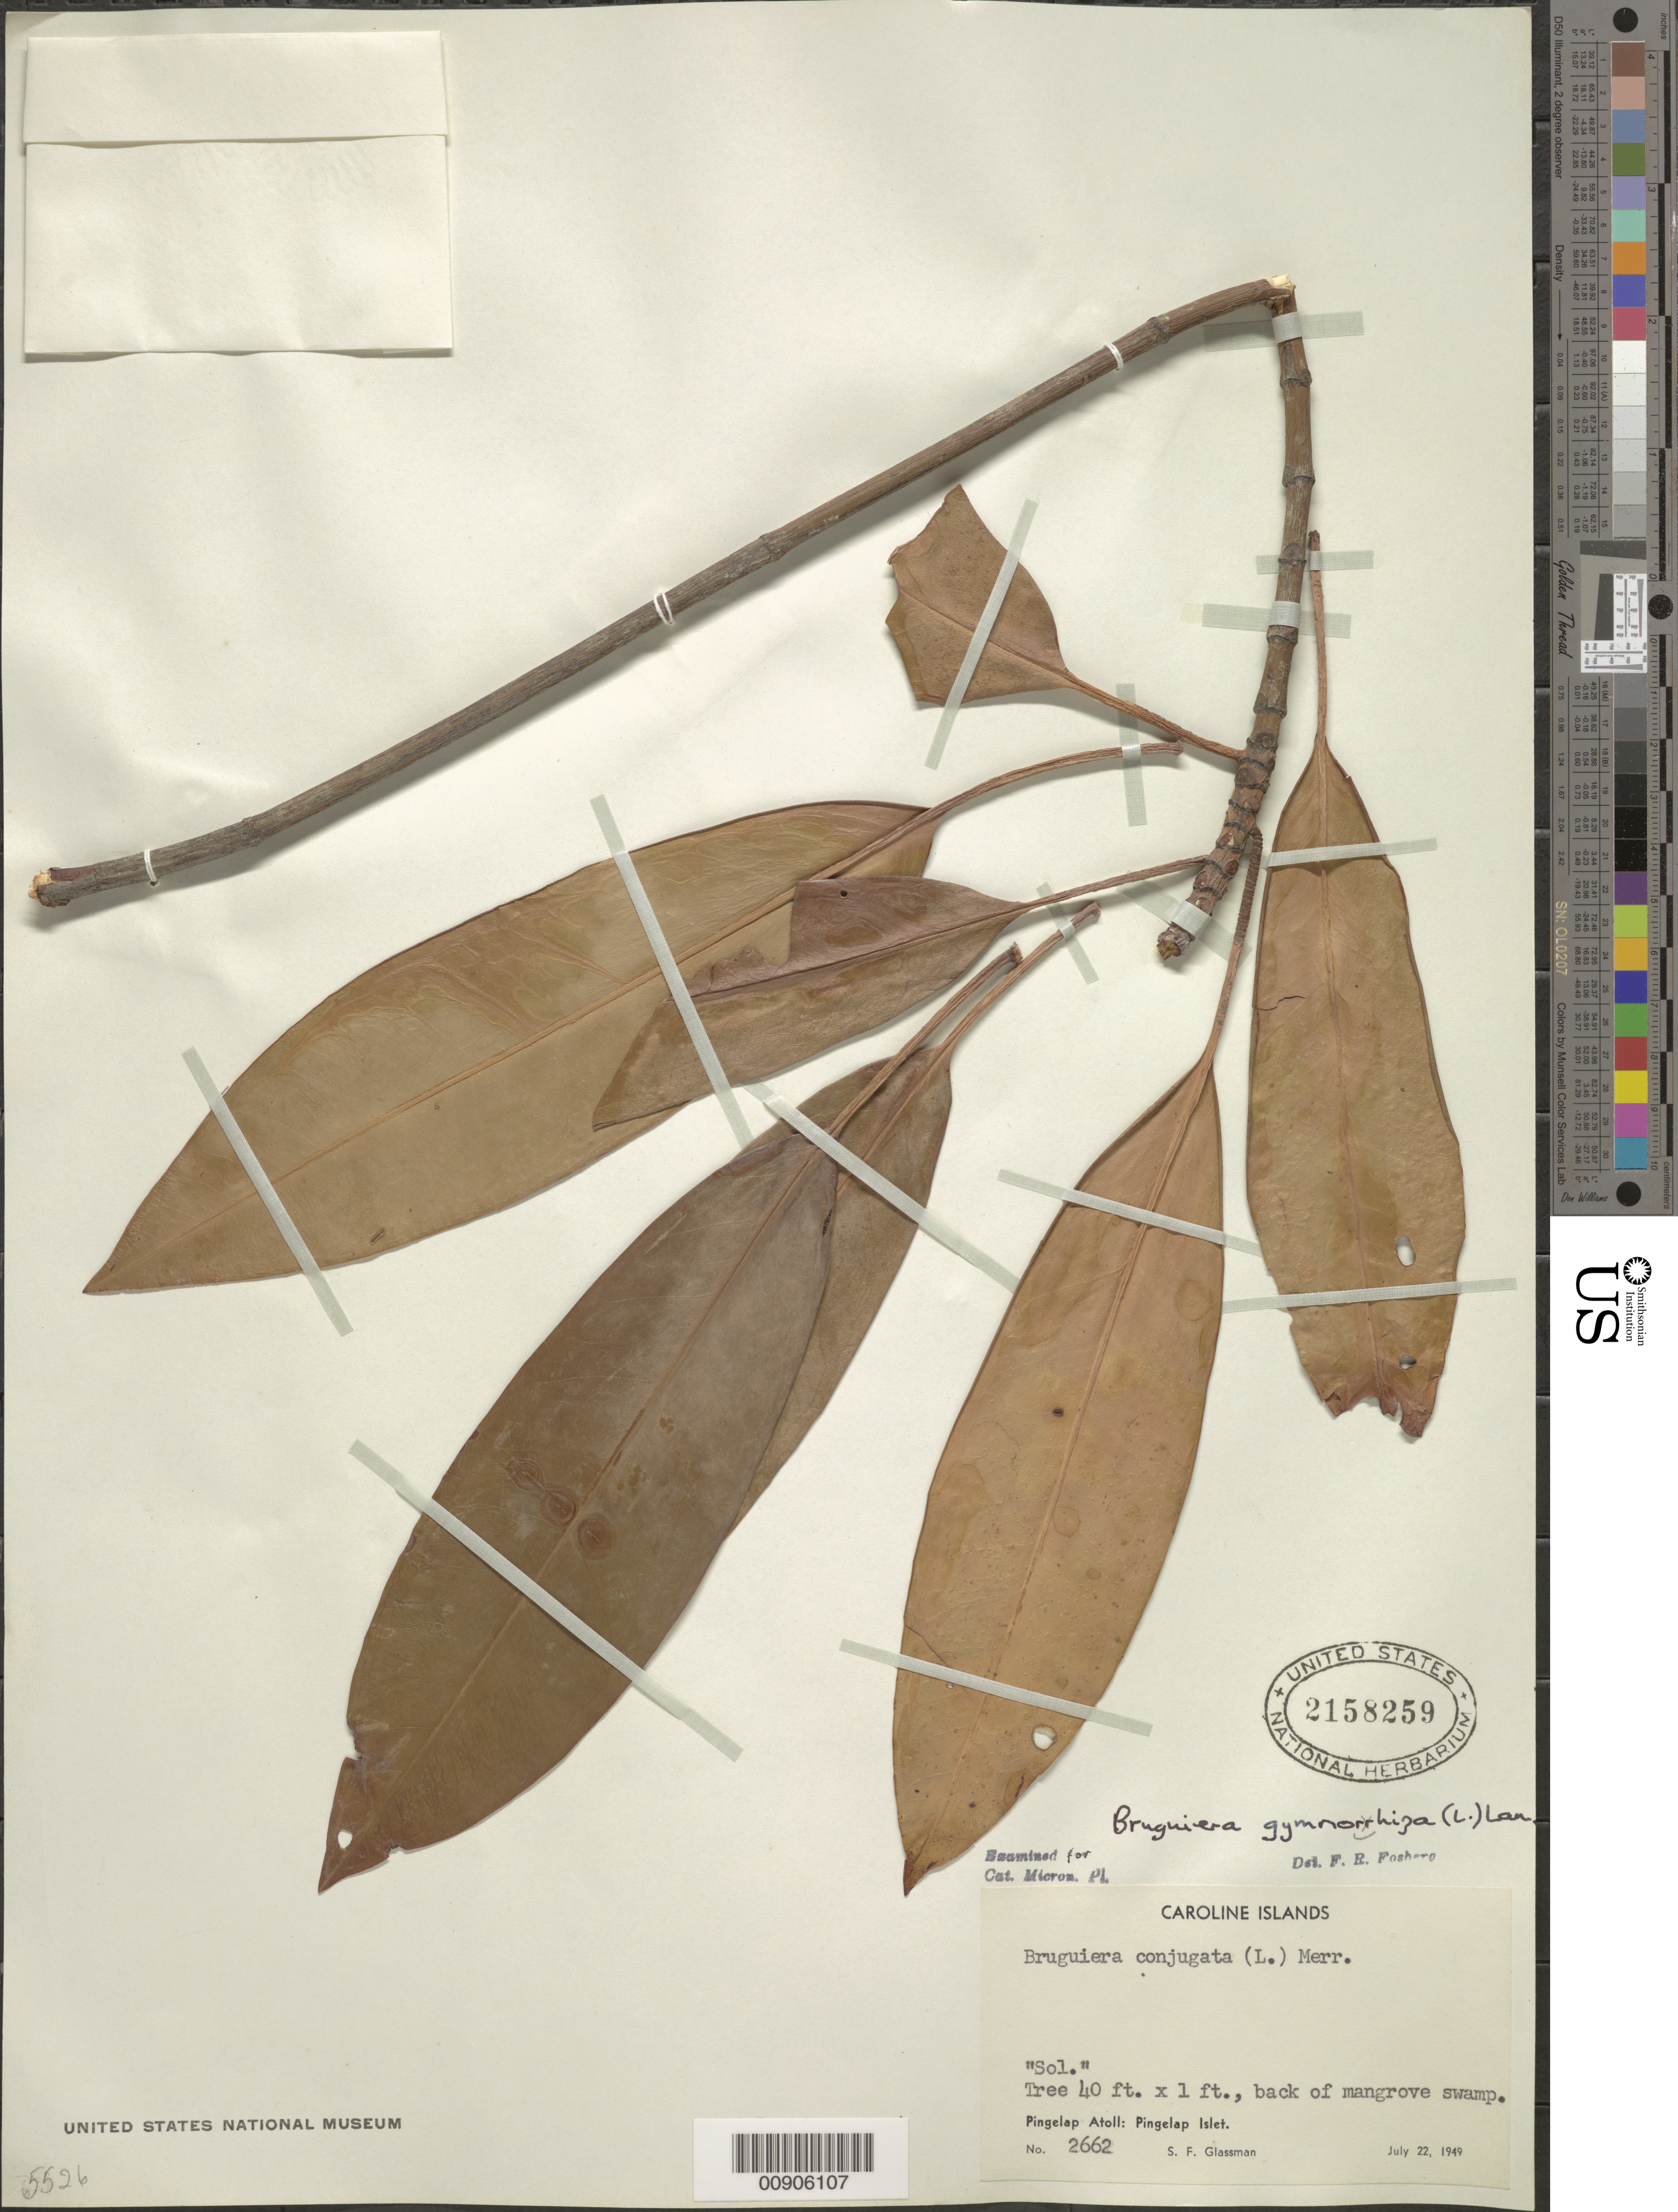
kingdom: Plantae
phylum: Tracheophyta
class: Magnoliopsida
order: Malpighiales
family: Rhizophoraceae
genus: Bruguiera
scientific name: Bruguiera gymnorhiza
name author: (L.) Savigny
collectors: S. F. Glassman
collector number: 2662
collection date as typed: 22 Jul 1949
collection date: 1949-07-22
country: Micronesia, Federated States of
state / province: Pohnpei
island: Pingelap Atoll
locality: Pinelap Atoll, Pingelap Islet.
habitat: Mangrove swamp.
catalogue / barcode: US 2158259